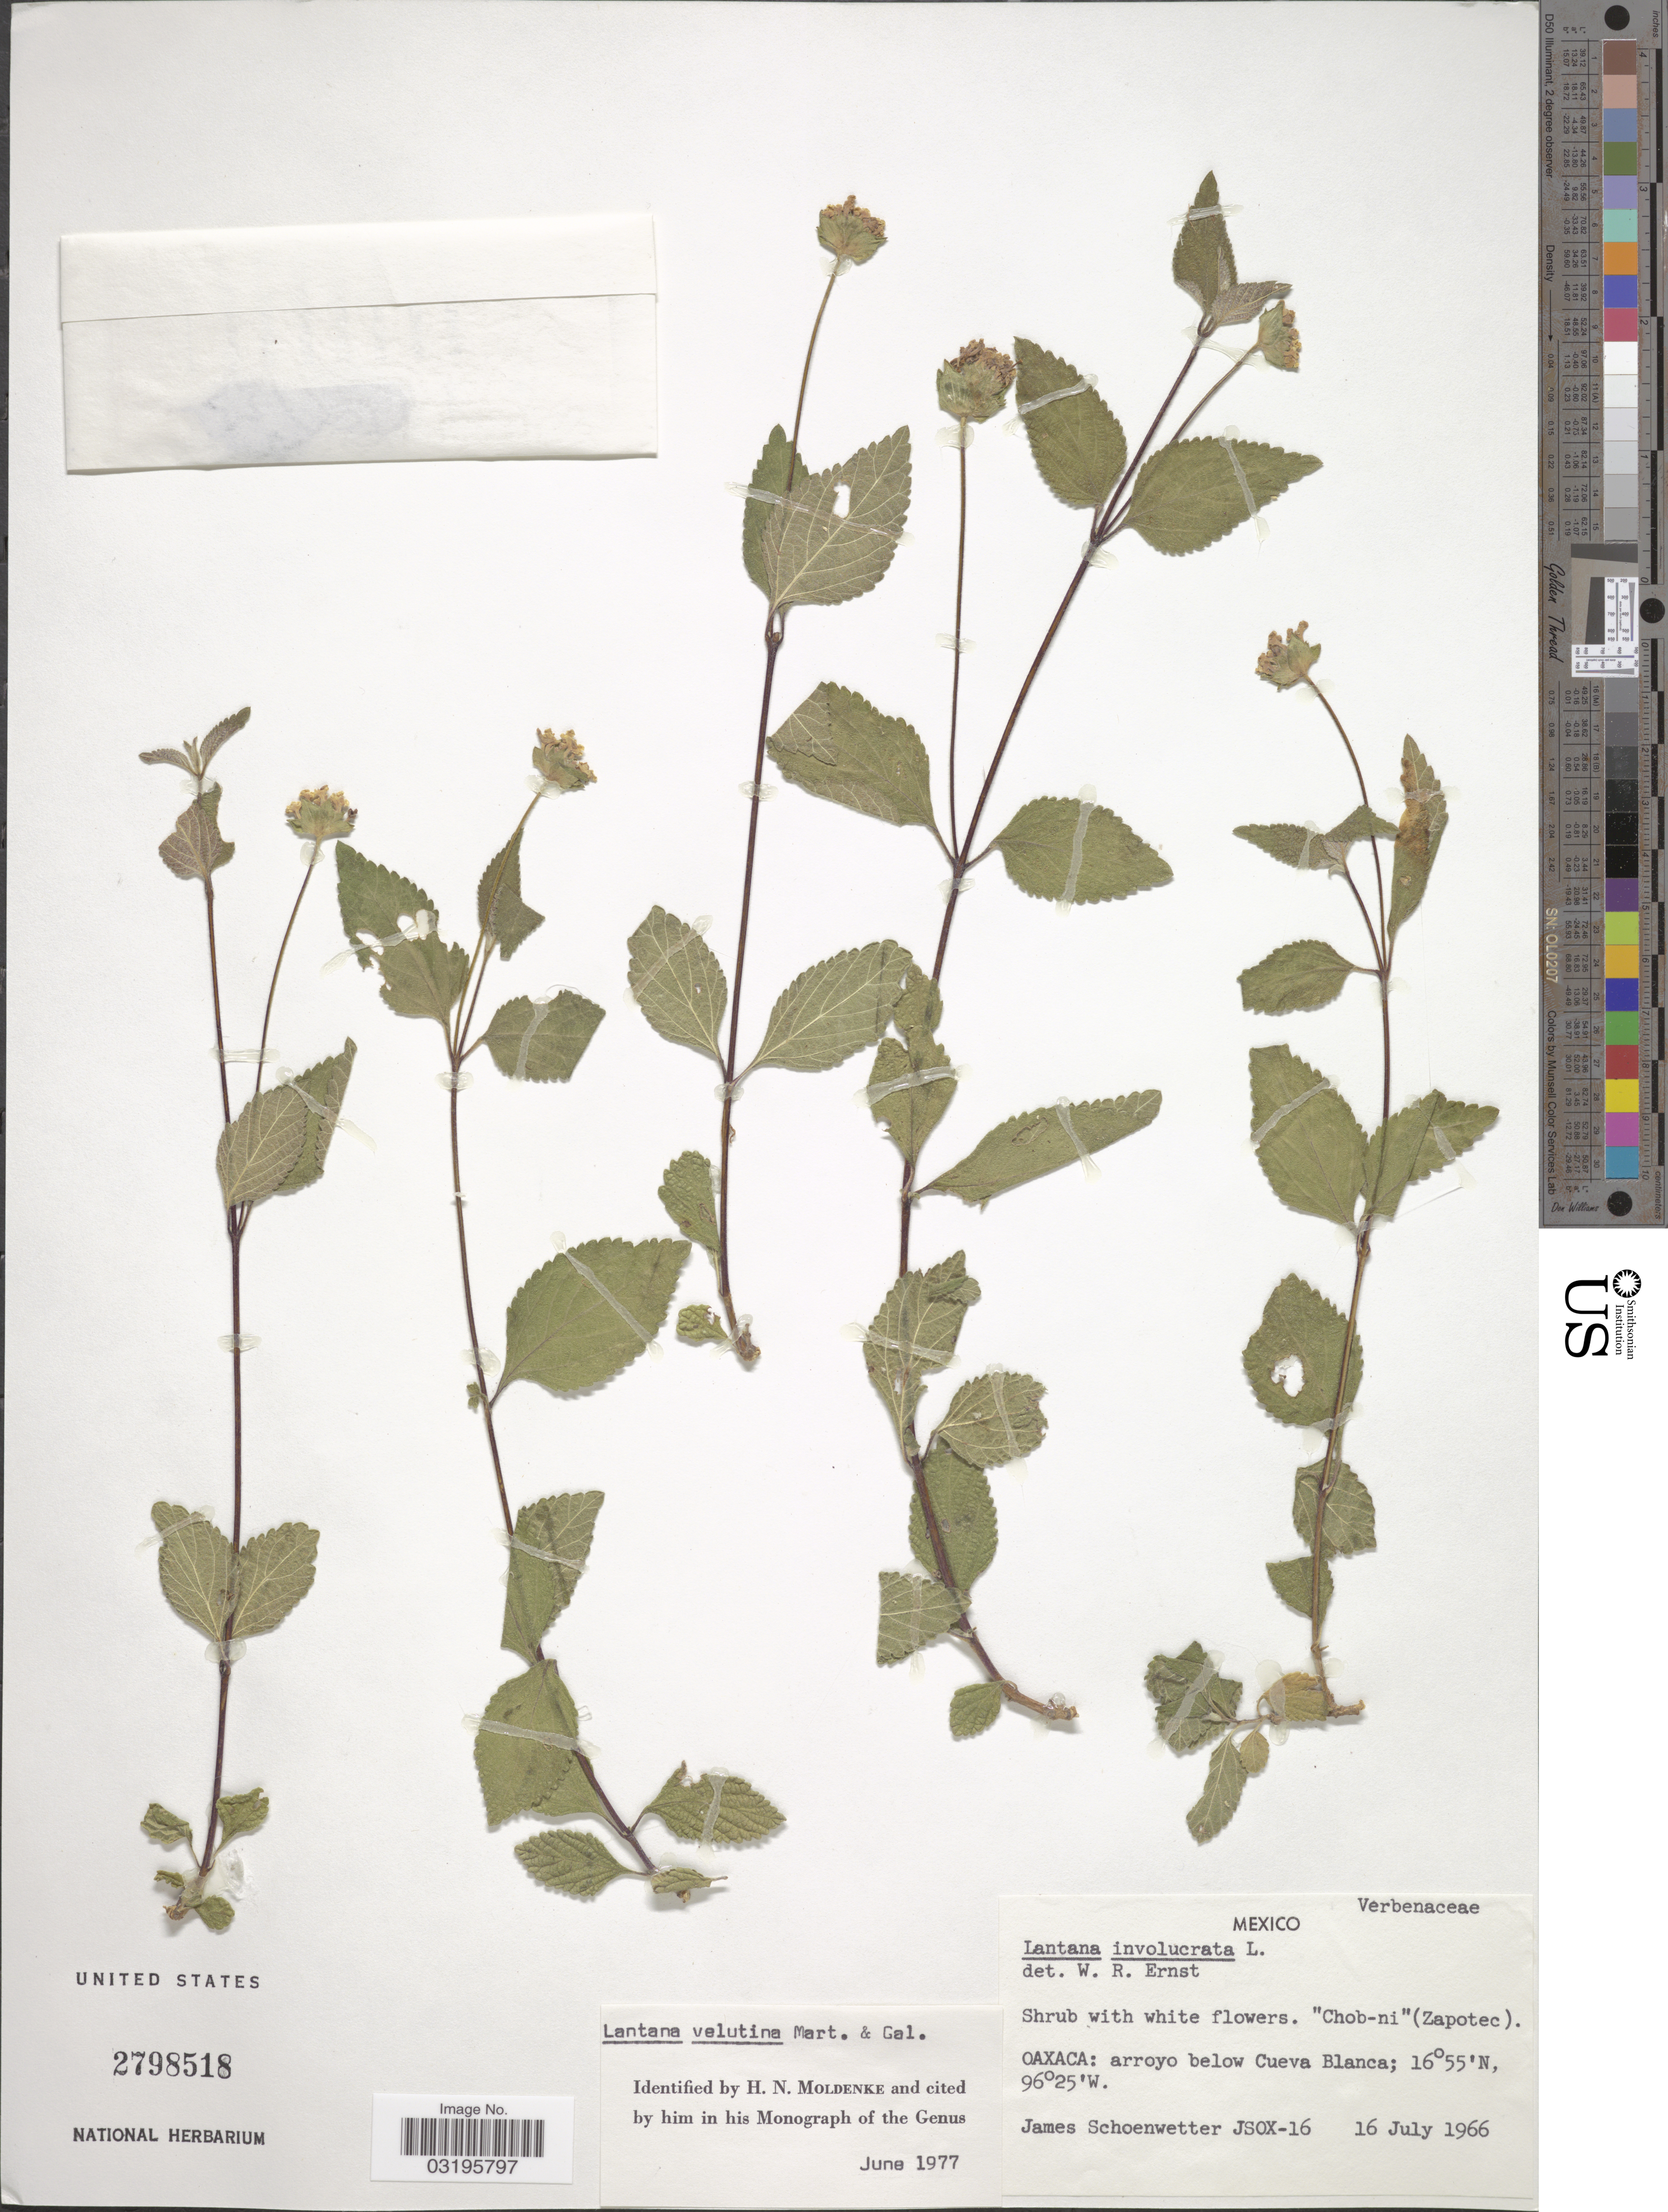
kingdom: Plantae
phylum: Tracheophyta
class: Magnoliopsida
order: Lamiales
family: Verbenaceae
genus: Lantana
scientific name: Lantana velutina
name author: M. Martens & Galeotti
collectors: J. Schoenwetter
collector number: JSOX-16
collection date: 1966-07-16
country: Mexico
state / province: Oaxaca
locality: Arroyo below Cueva Blanca.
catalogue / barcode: US 2798518